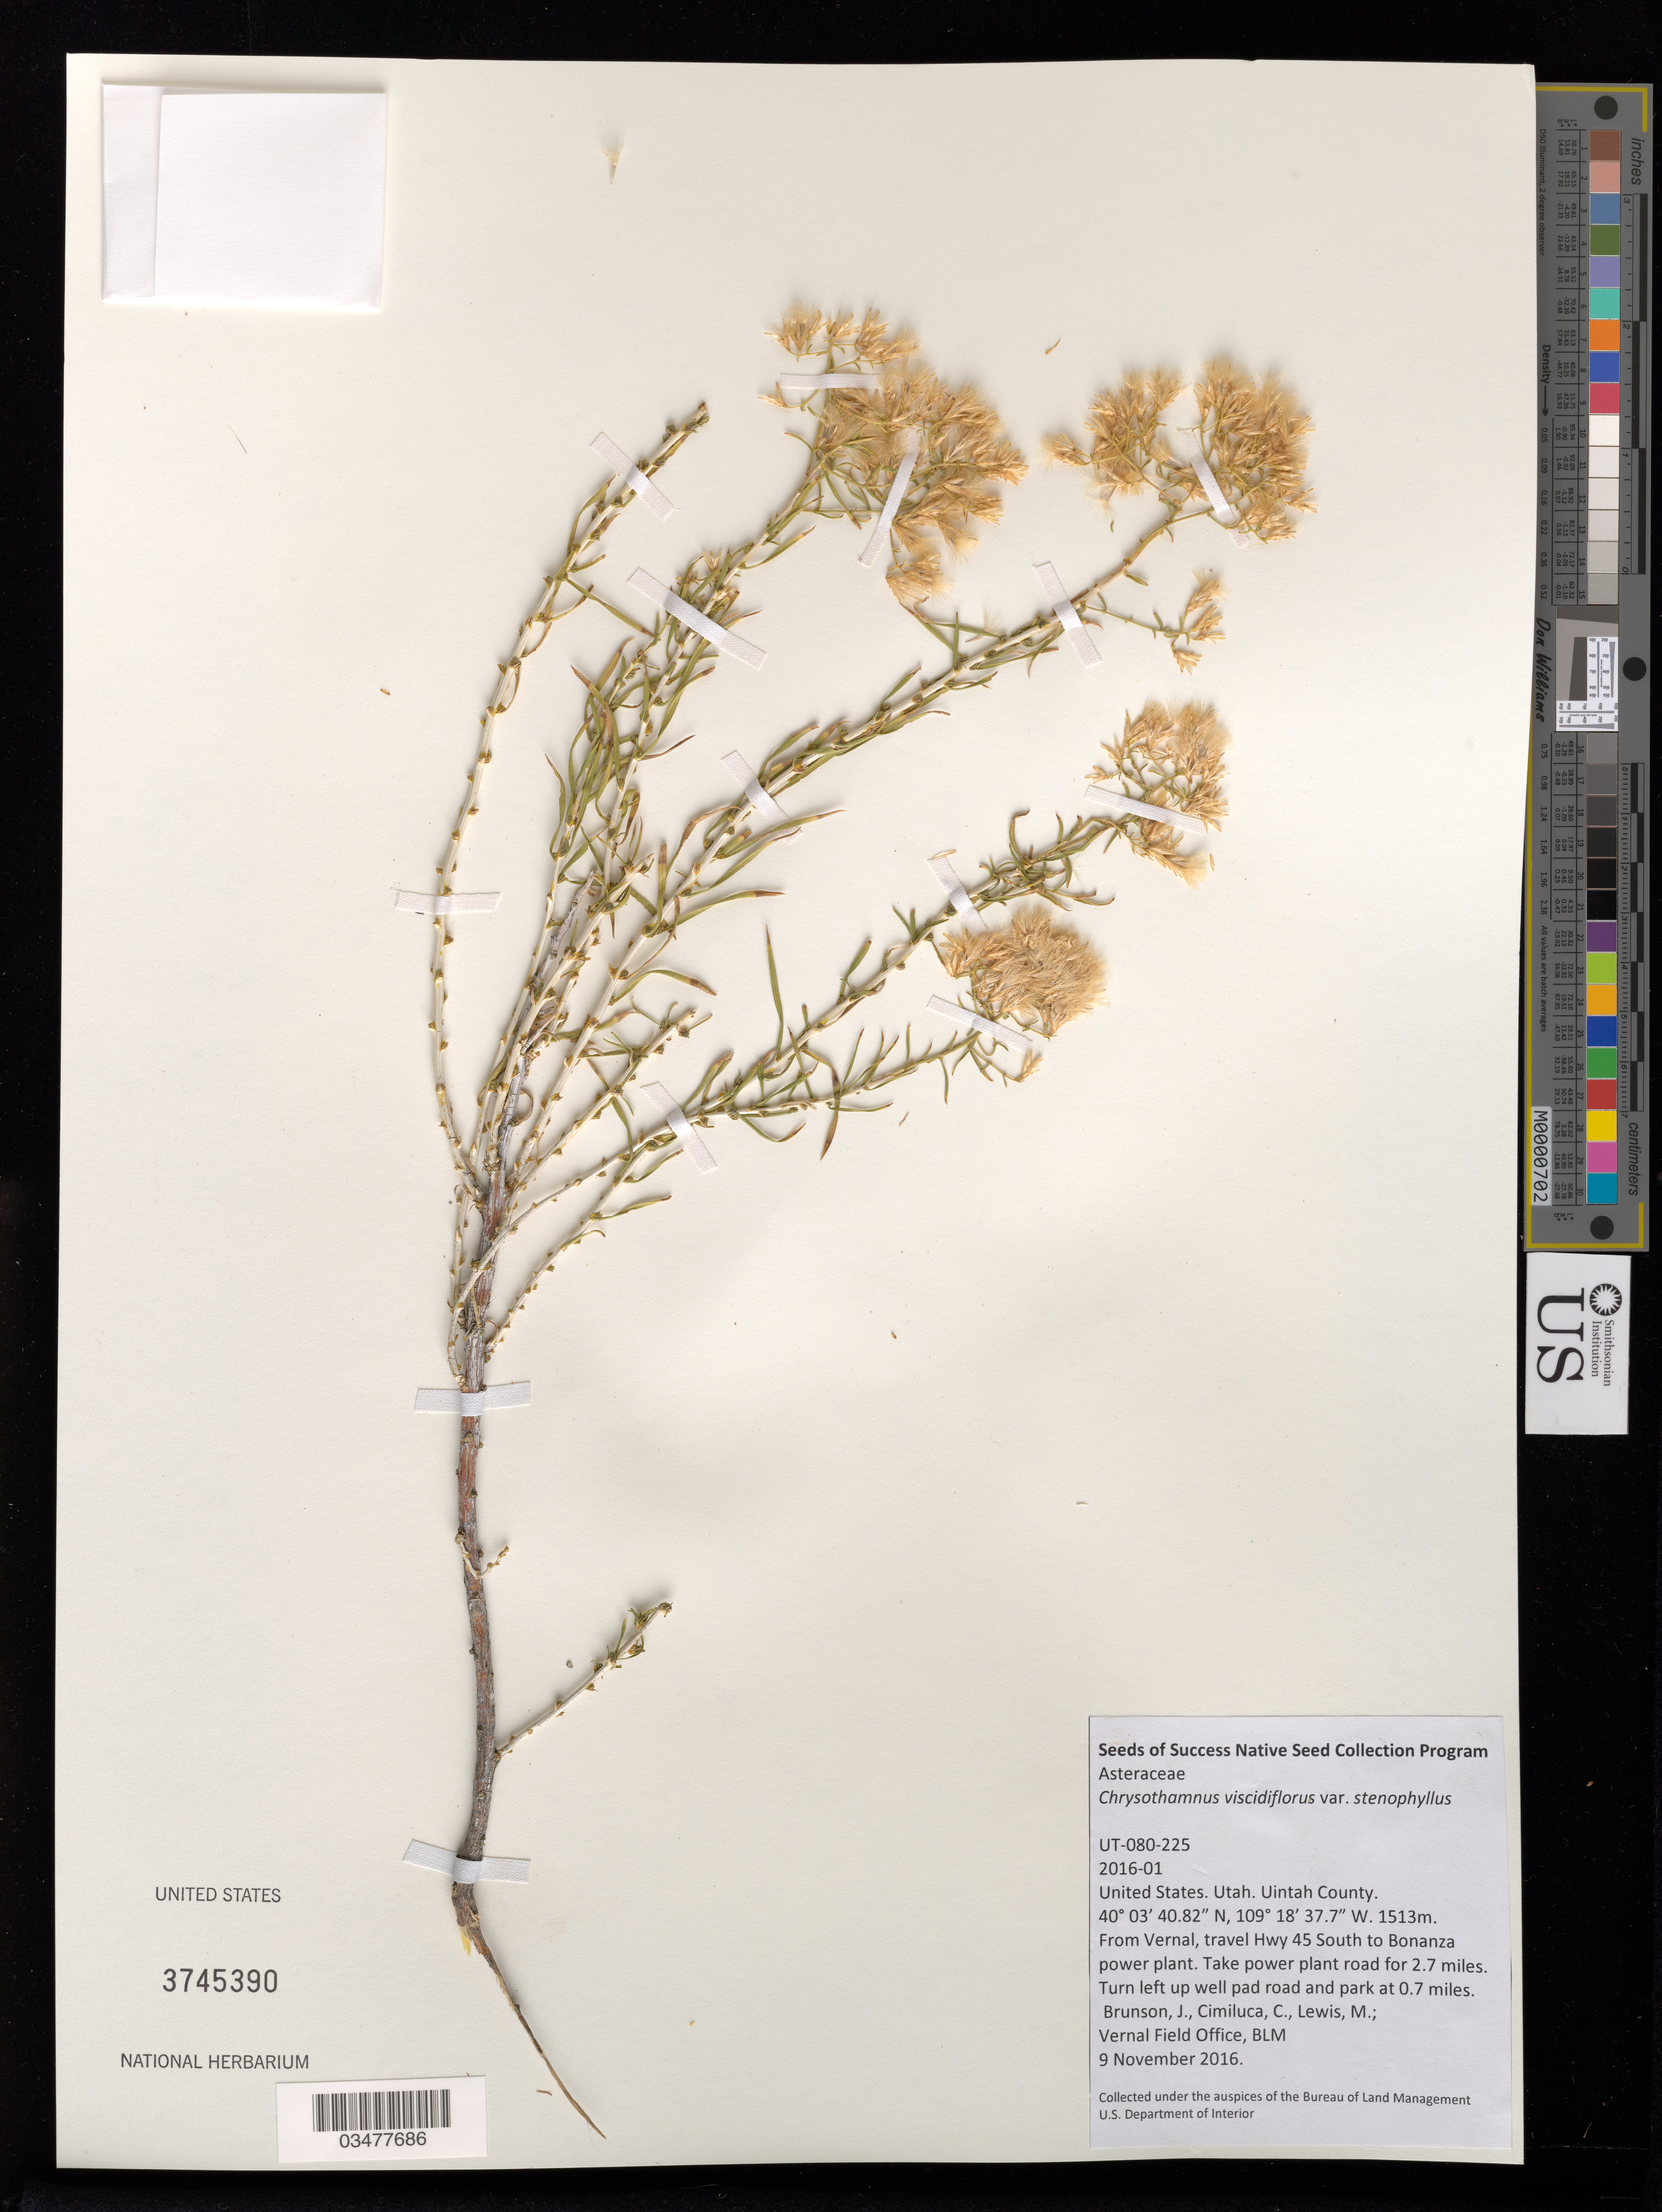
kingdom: Plantae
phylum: Tracheophyta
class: Magnoliopsida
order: Asterales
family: Asteraceae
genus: Chrysothamnus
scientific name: Chrysothamnus viscidiflorus var. stenophyllus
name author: (A. Gray) L.C. Anderson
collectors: -. Brunson, -. Cimiluca & -. Lewis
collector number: UT080-225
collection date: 2016-11-09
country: United States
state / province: Utah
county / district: Uintah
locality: Devil's playground, bonanza powerplant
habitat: desert alkali bench (castlevalley saltbush), desert sand (fourwing saltbush)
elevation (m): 1513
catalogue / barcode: US 3745390